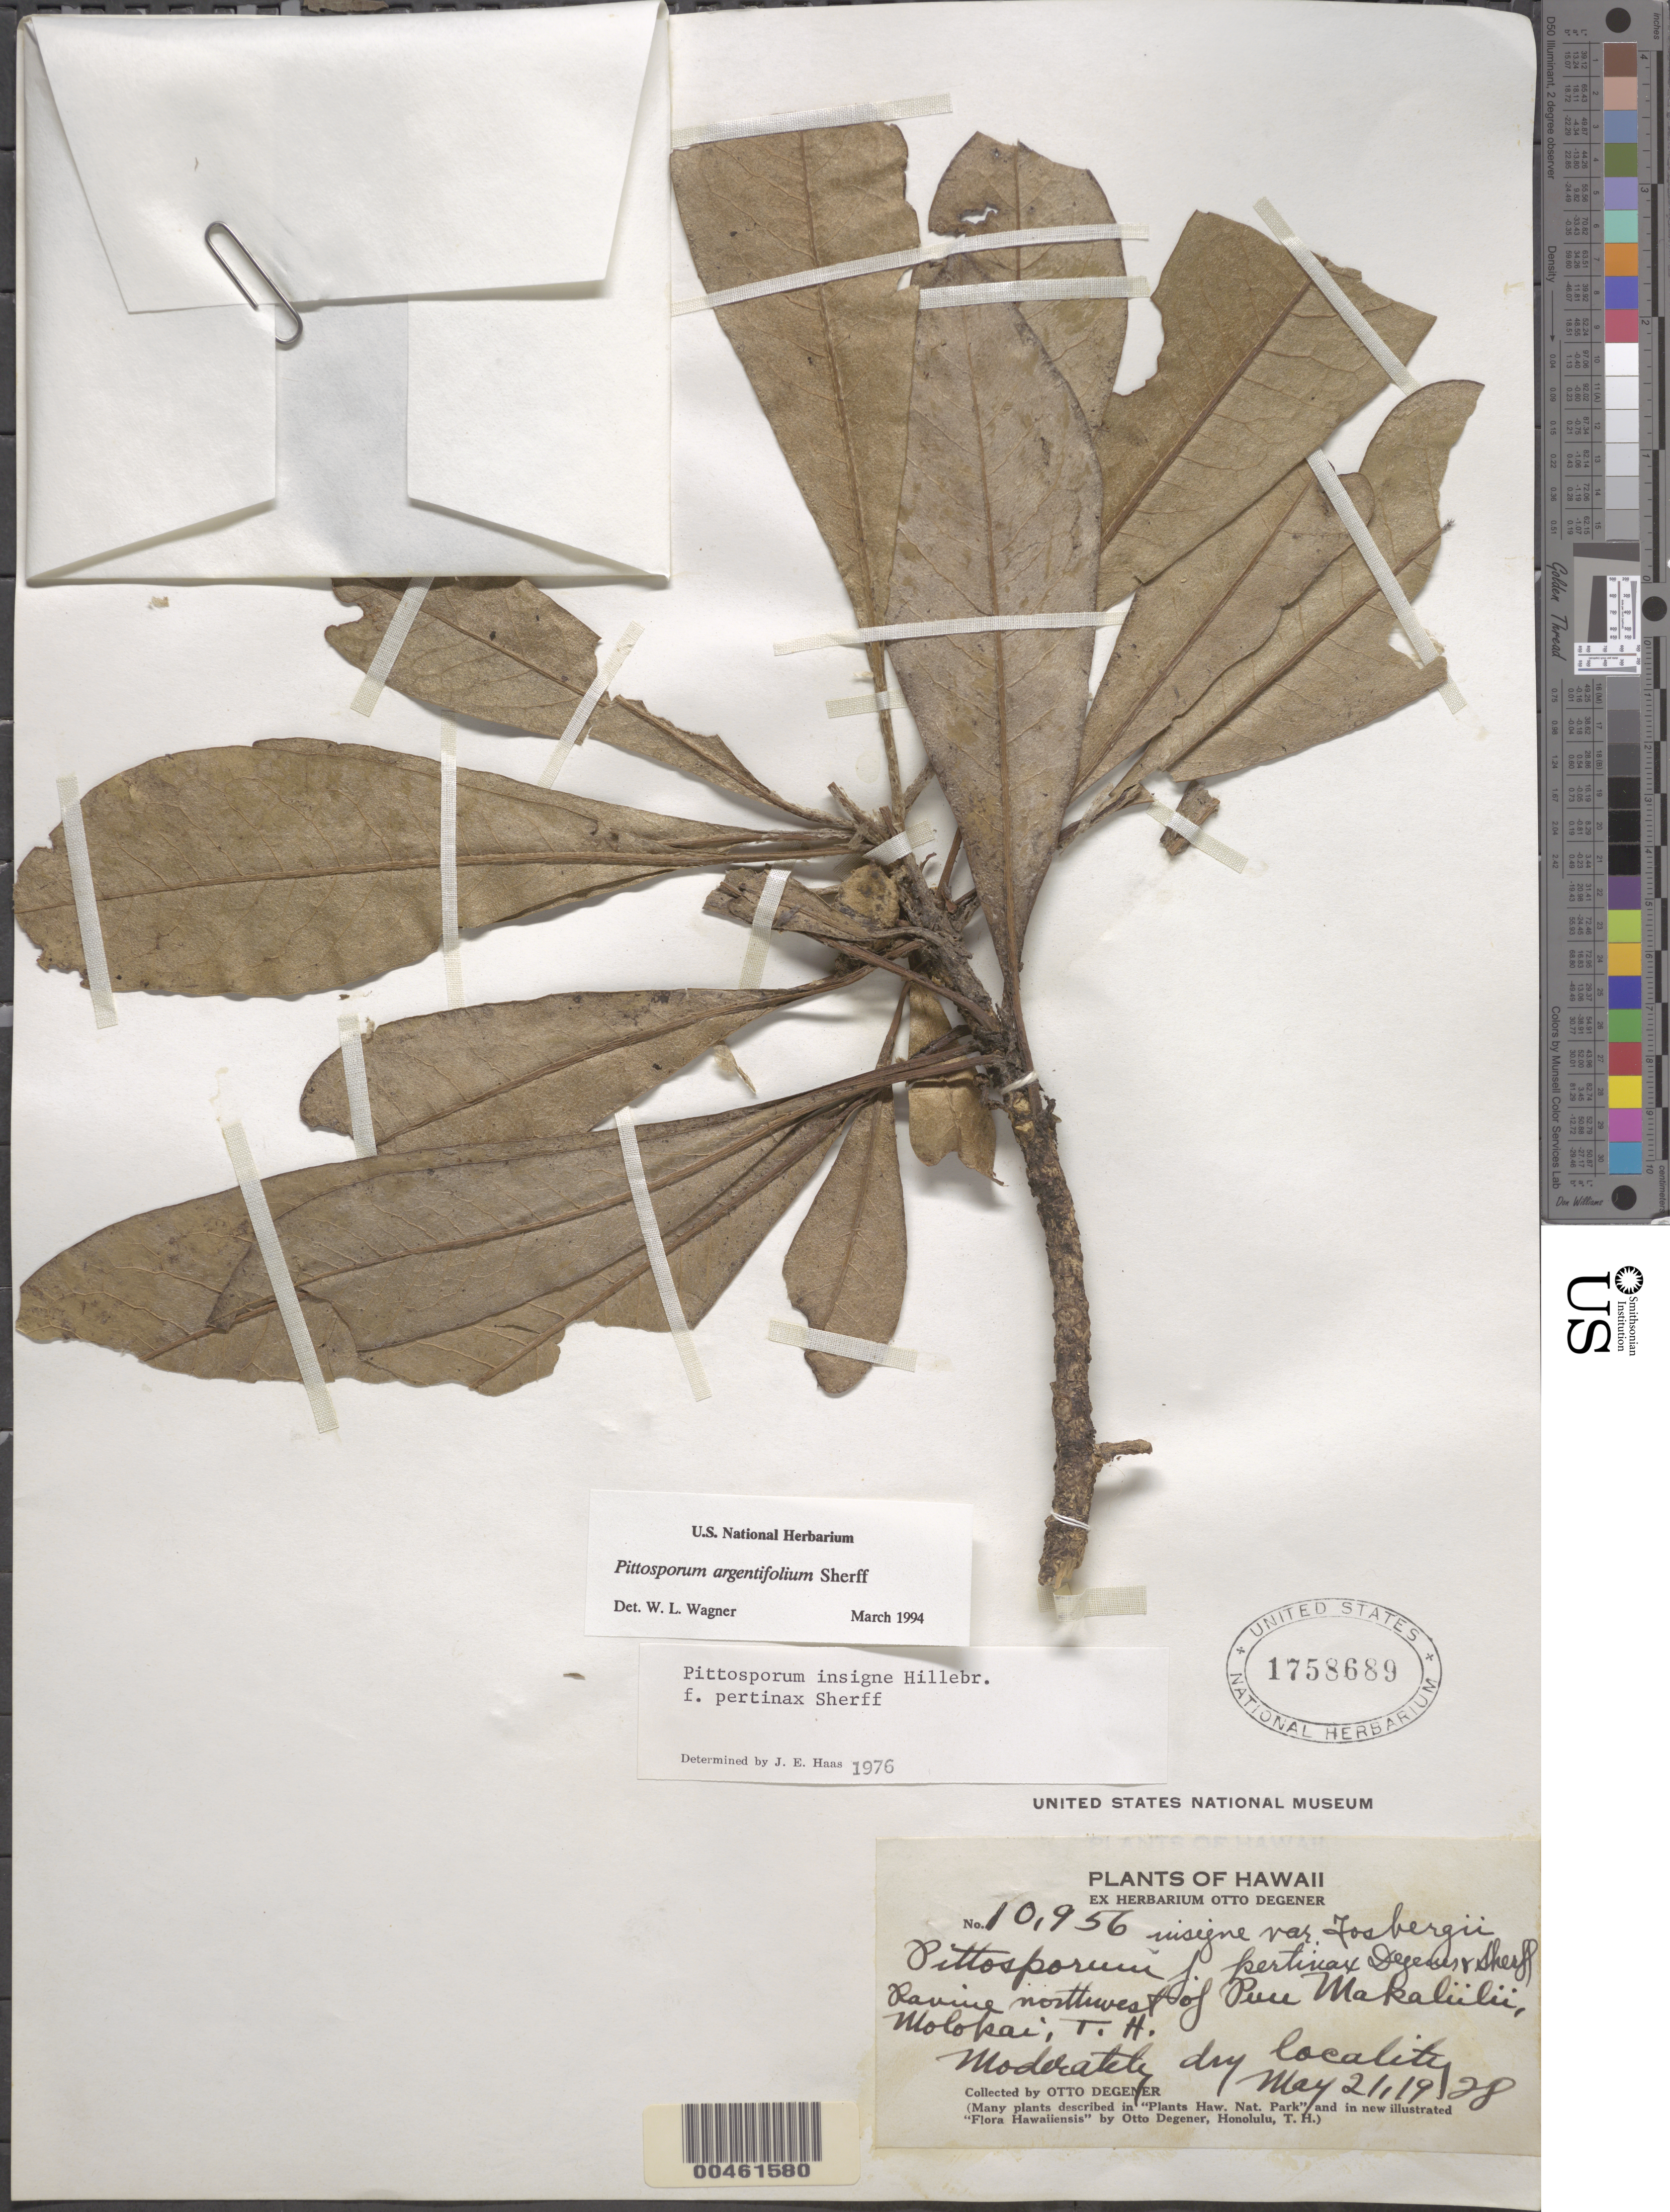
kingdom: Plantae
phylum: Tracheophyta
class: Magnoliopsida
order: Apiales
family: Pittosporaceae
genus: Pittosporum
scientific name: Pittosporum argentifolium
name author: Sherff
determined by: Wagner, W. L., (BOT), Smithsonian Institution - National Museum of Natural History (UNITED STATES)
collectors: O. Degener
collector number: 10956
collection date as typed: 21 May 1928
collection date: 1928-05-21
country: United States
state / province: Hawaii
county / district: Maui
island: Moloka'i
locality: Ravine NW of Puu Makaliilii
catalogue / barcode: US 1758689